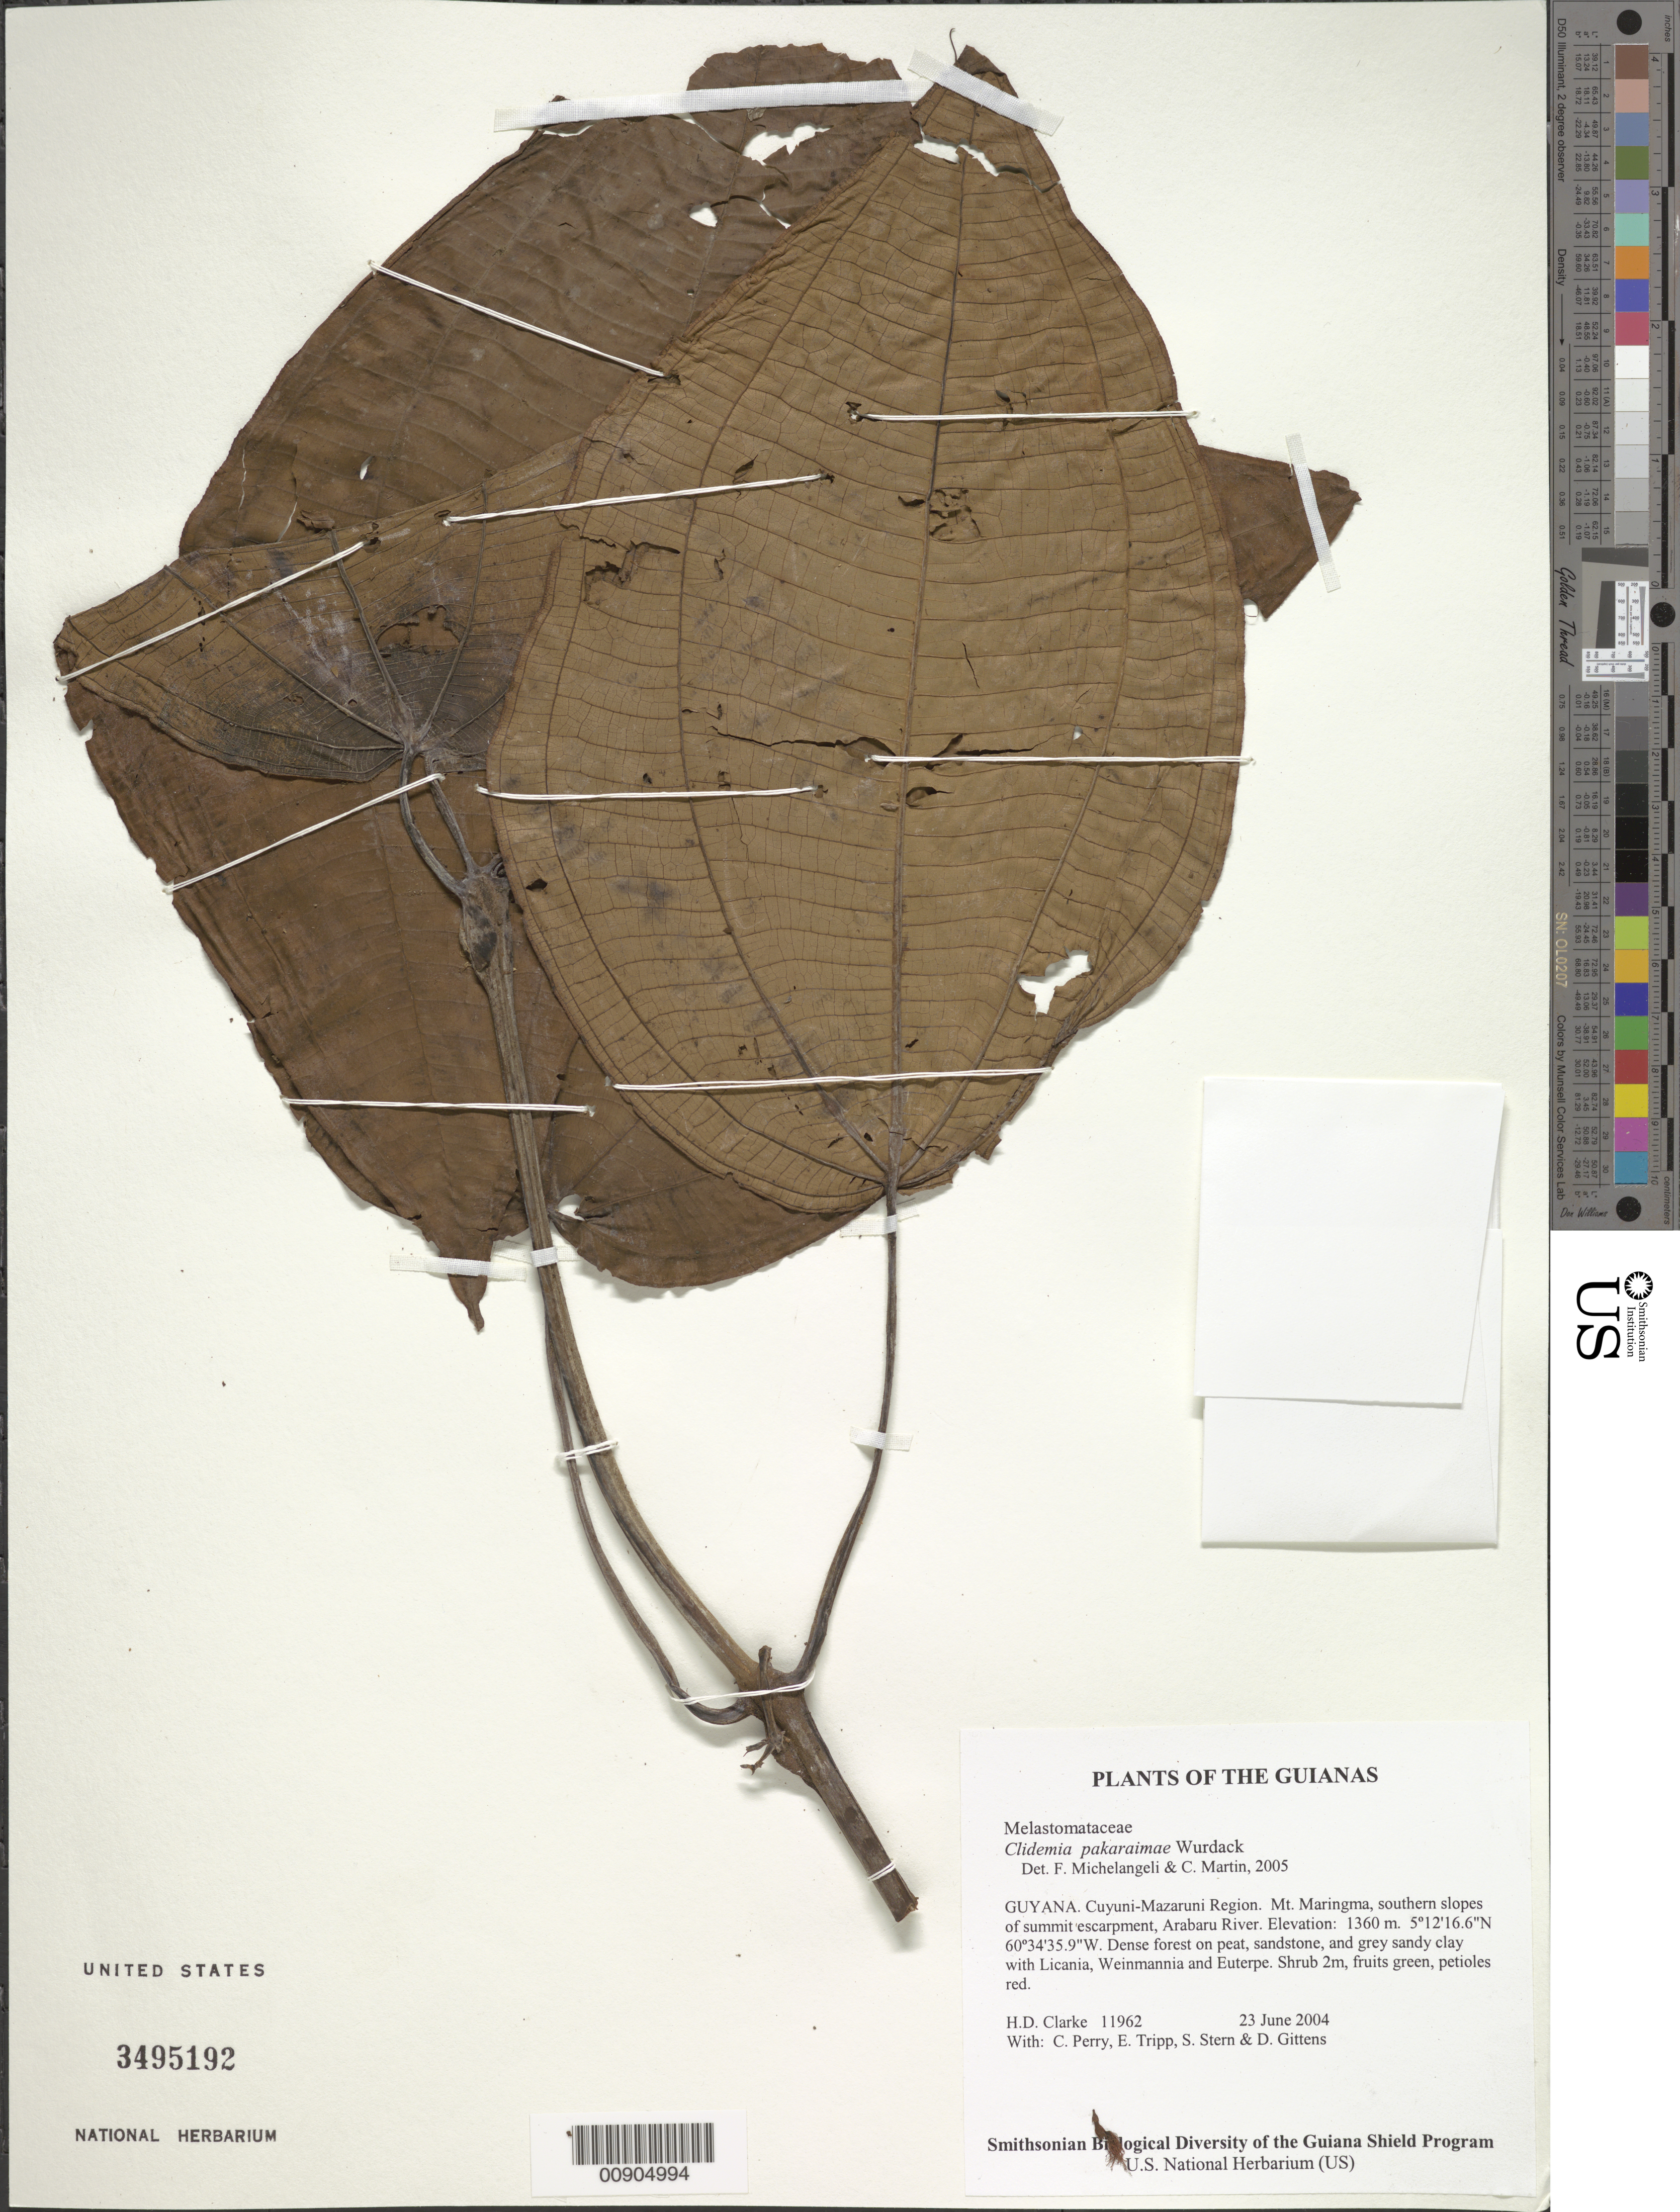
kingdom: Plantae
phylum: Tracheophyta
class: Magnoliopsida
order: Myrtales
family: Melastomataceae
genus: Clidemia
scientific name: Clidemia pakaraimae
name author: Wurdack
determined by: Michelangeli, F. A.; Martin, C.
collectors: H. D. Clarke, C. Perry, E. Tripp, S. R. Stern & D. Gittens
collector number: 11962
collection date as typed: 23 June 2004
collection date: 2004-06-23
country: Guyana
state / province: Cuyuni-Mazaruni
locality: Mt. Maringma, southern slopes of summit escarpment, Arabaru River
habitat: Dense forest on peat, sandstone, and grey sandy clay with Licania, Weinmannia and Euterpe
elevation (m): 1360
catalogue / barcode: US 3495192